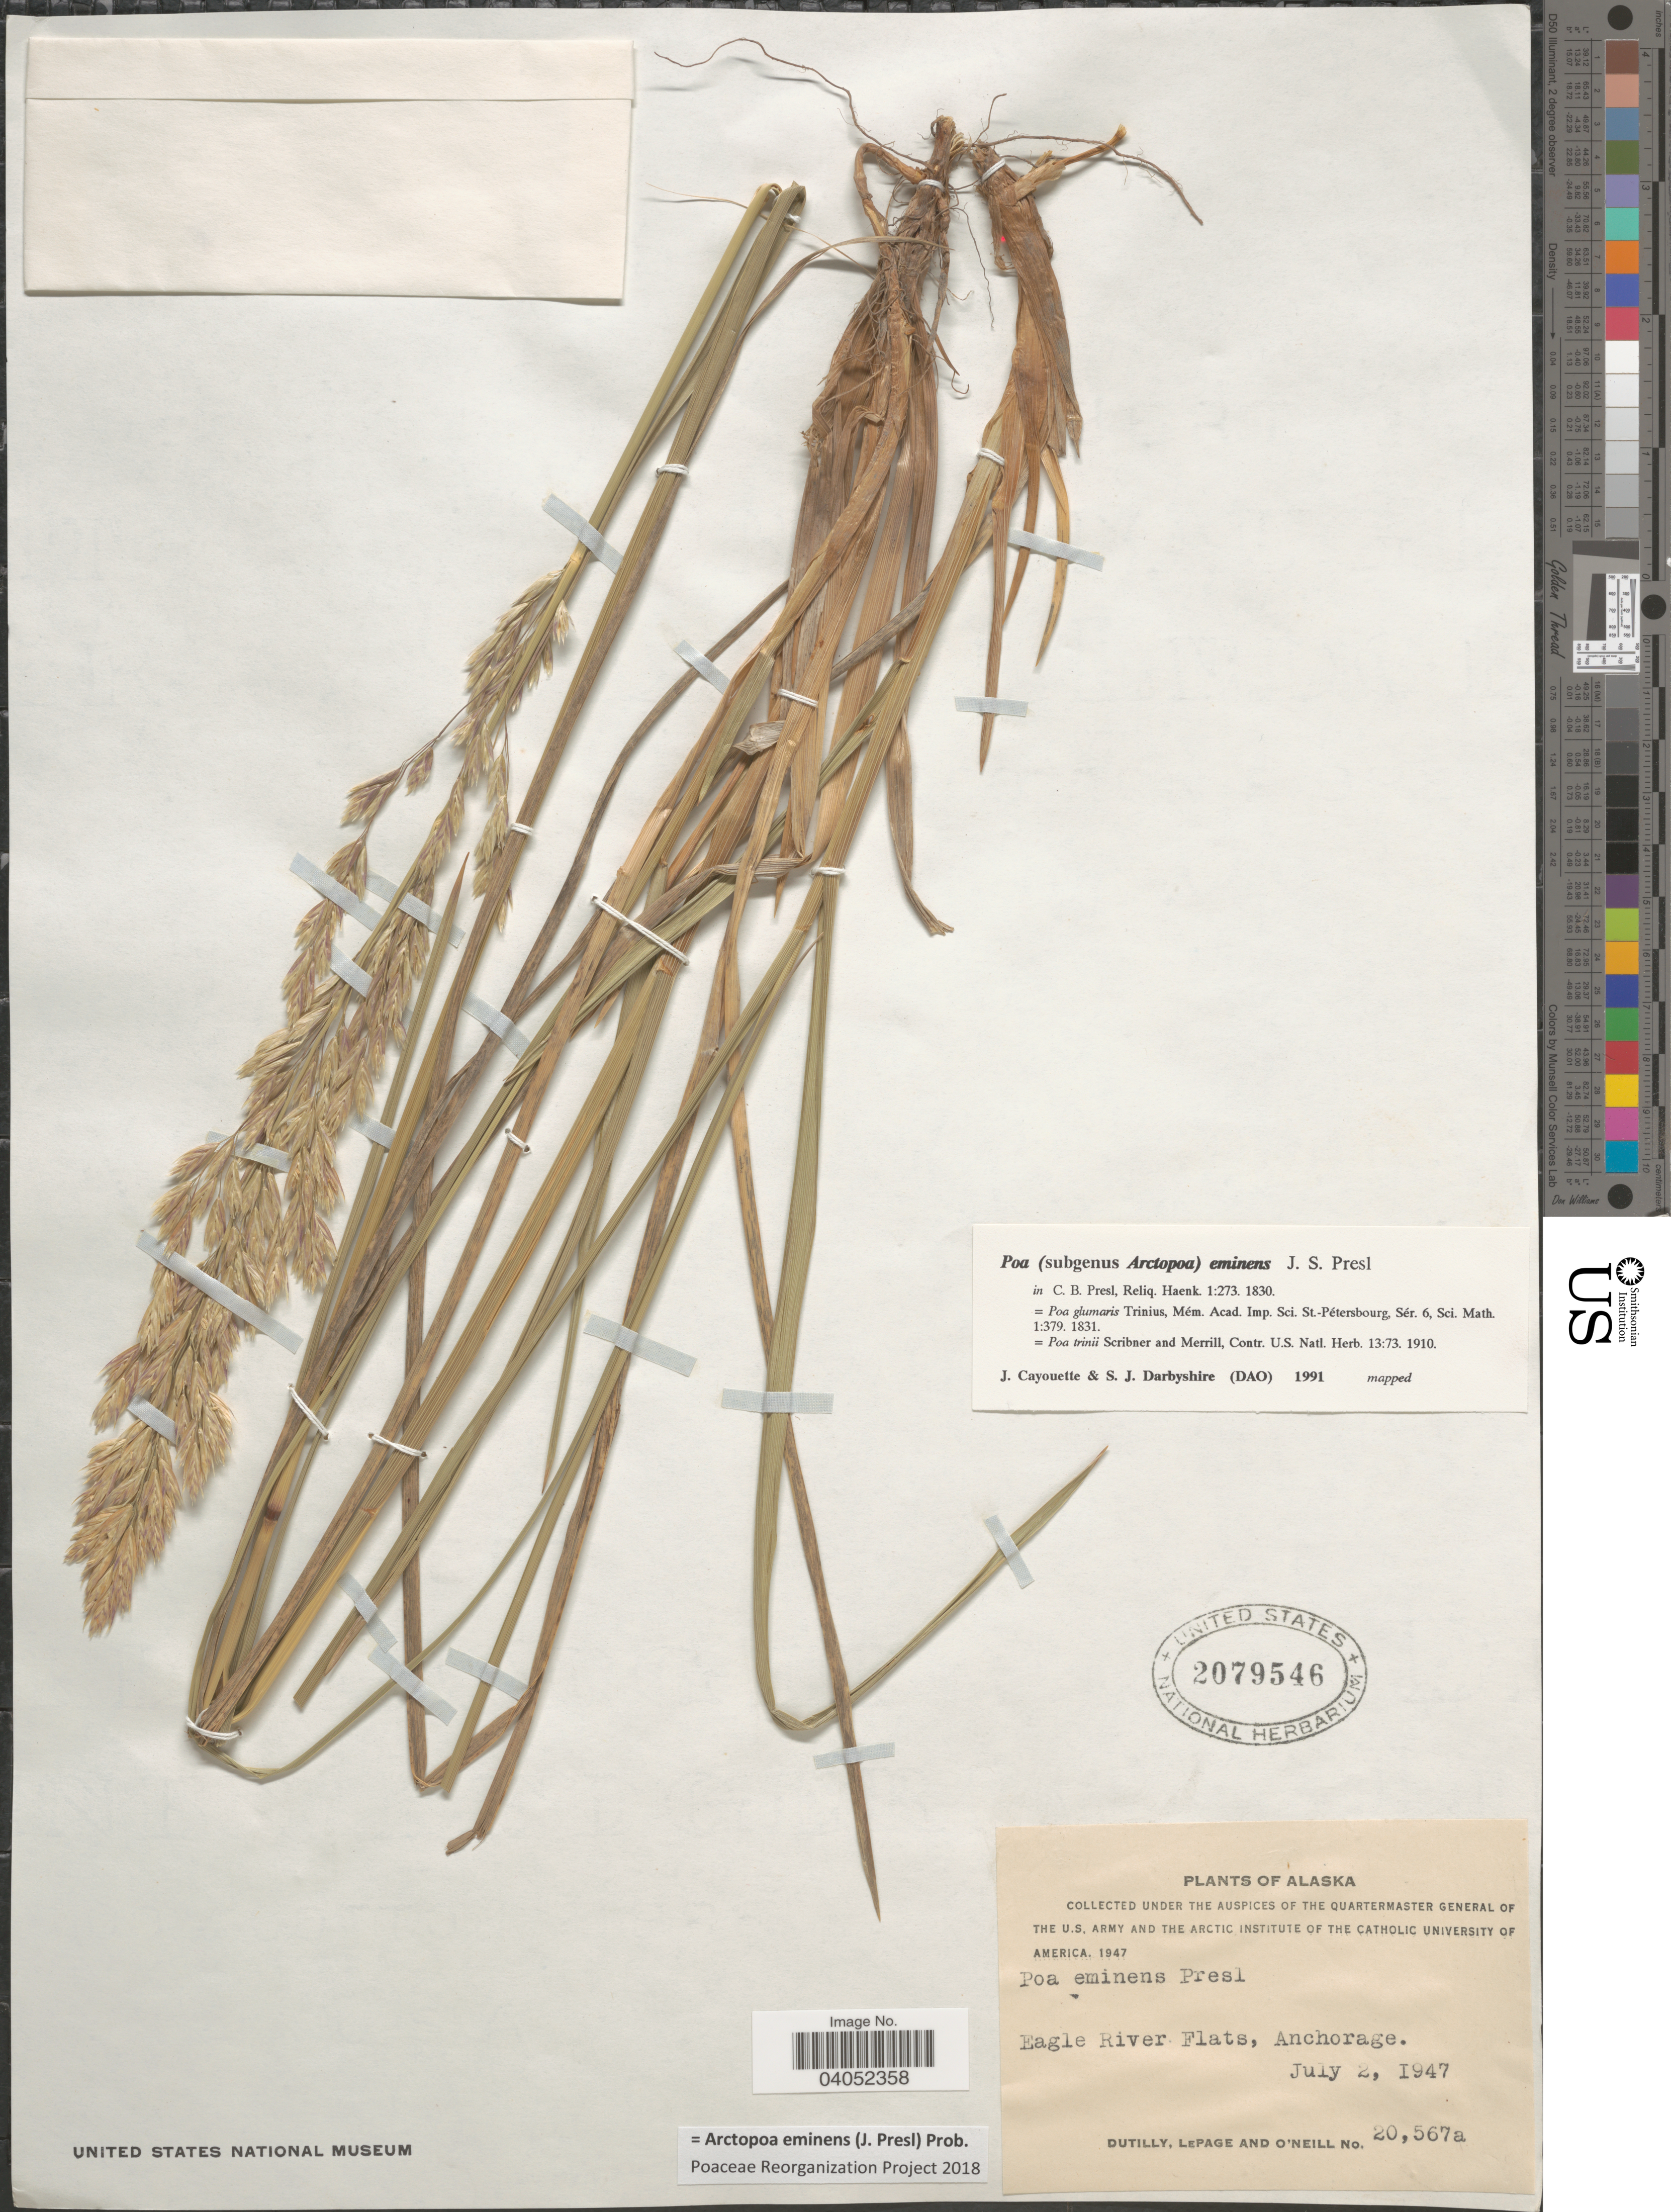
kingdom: Plantae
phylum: Tracheophyta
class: Liliopsida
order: Poales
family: Poaceae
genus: Arctopoa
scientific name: Arctopoa eminens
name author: (J. Presl) Prob.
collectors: -. Dutilly, -. LePage & -. O'Neill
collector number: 20567a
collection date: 1947-07-02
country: United States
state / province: Alaska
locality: Eagle River Flats, Anchorage.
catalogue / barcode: US 2079546